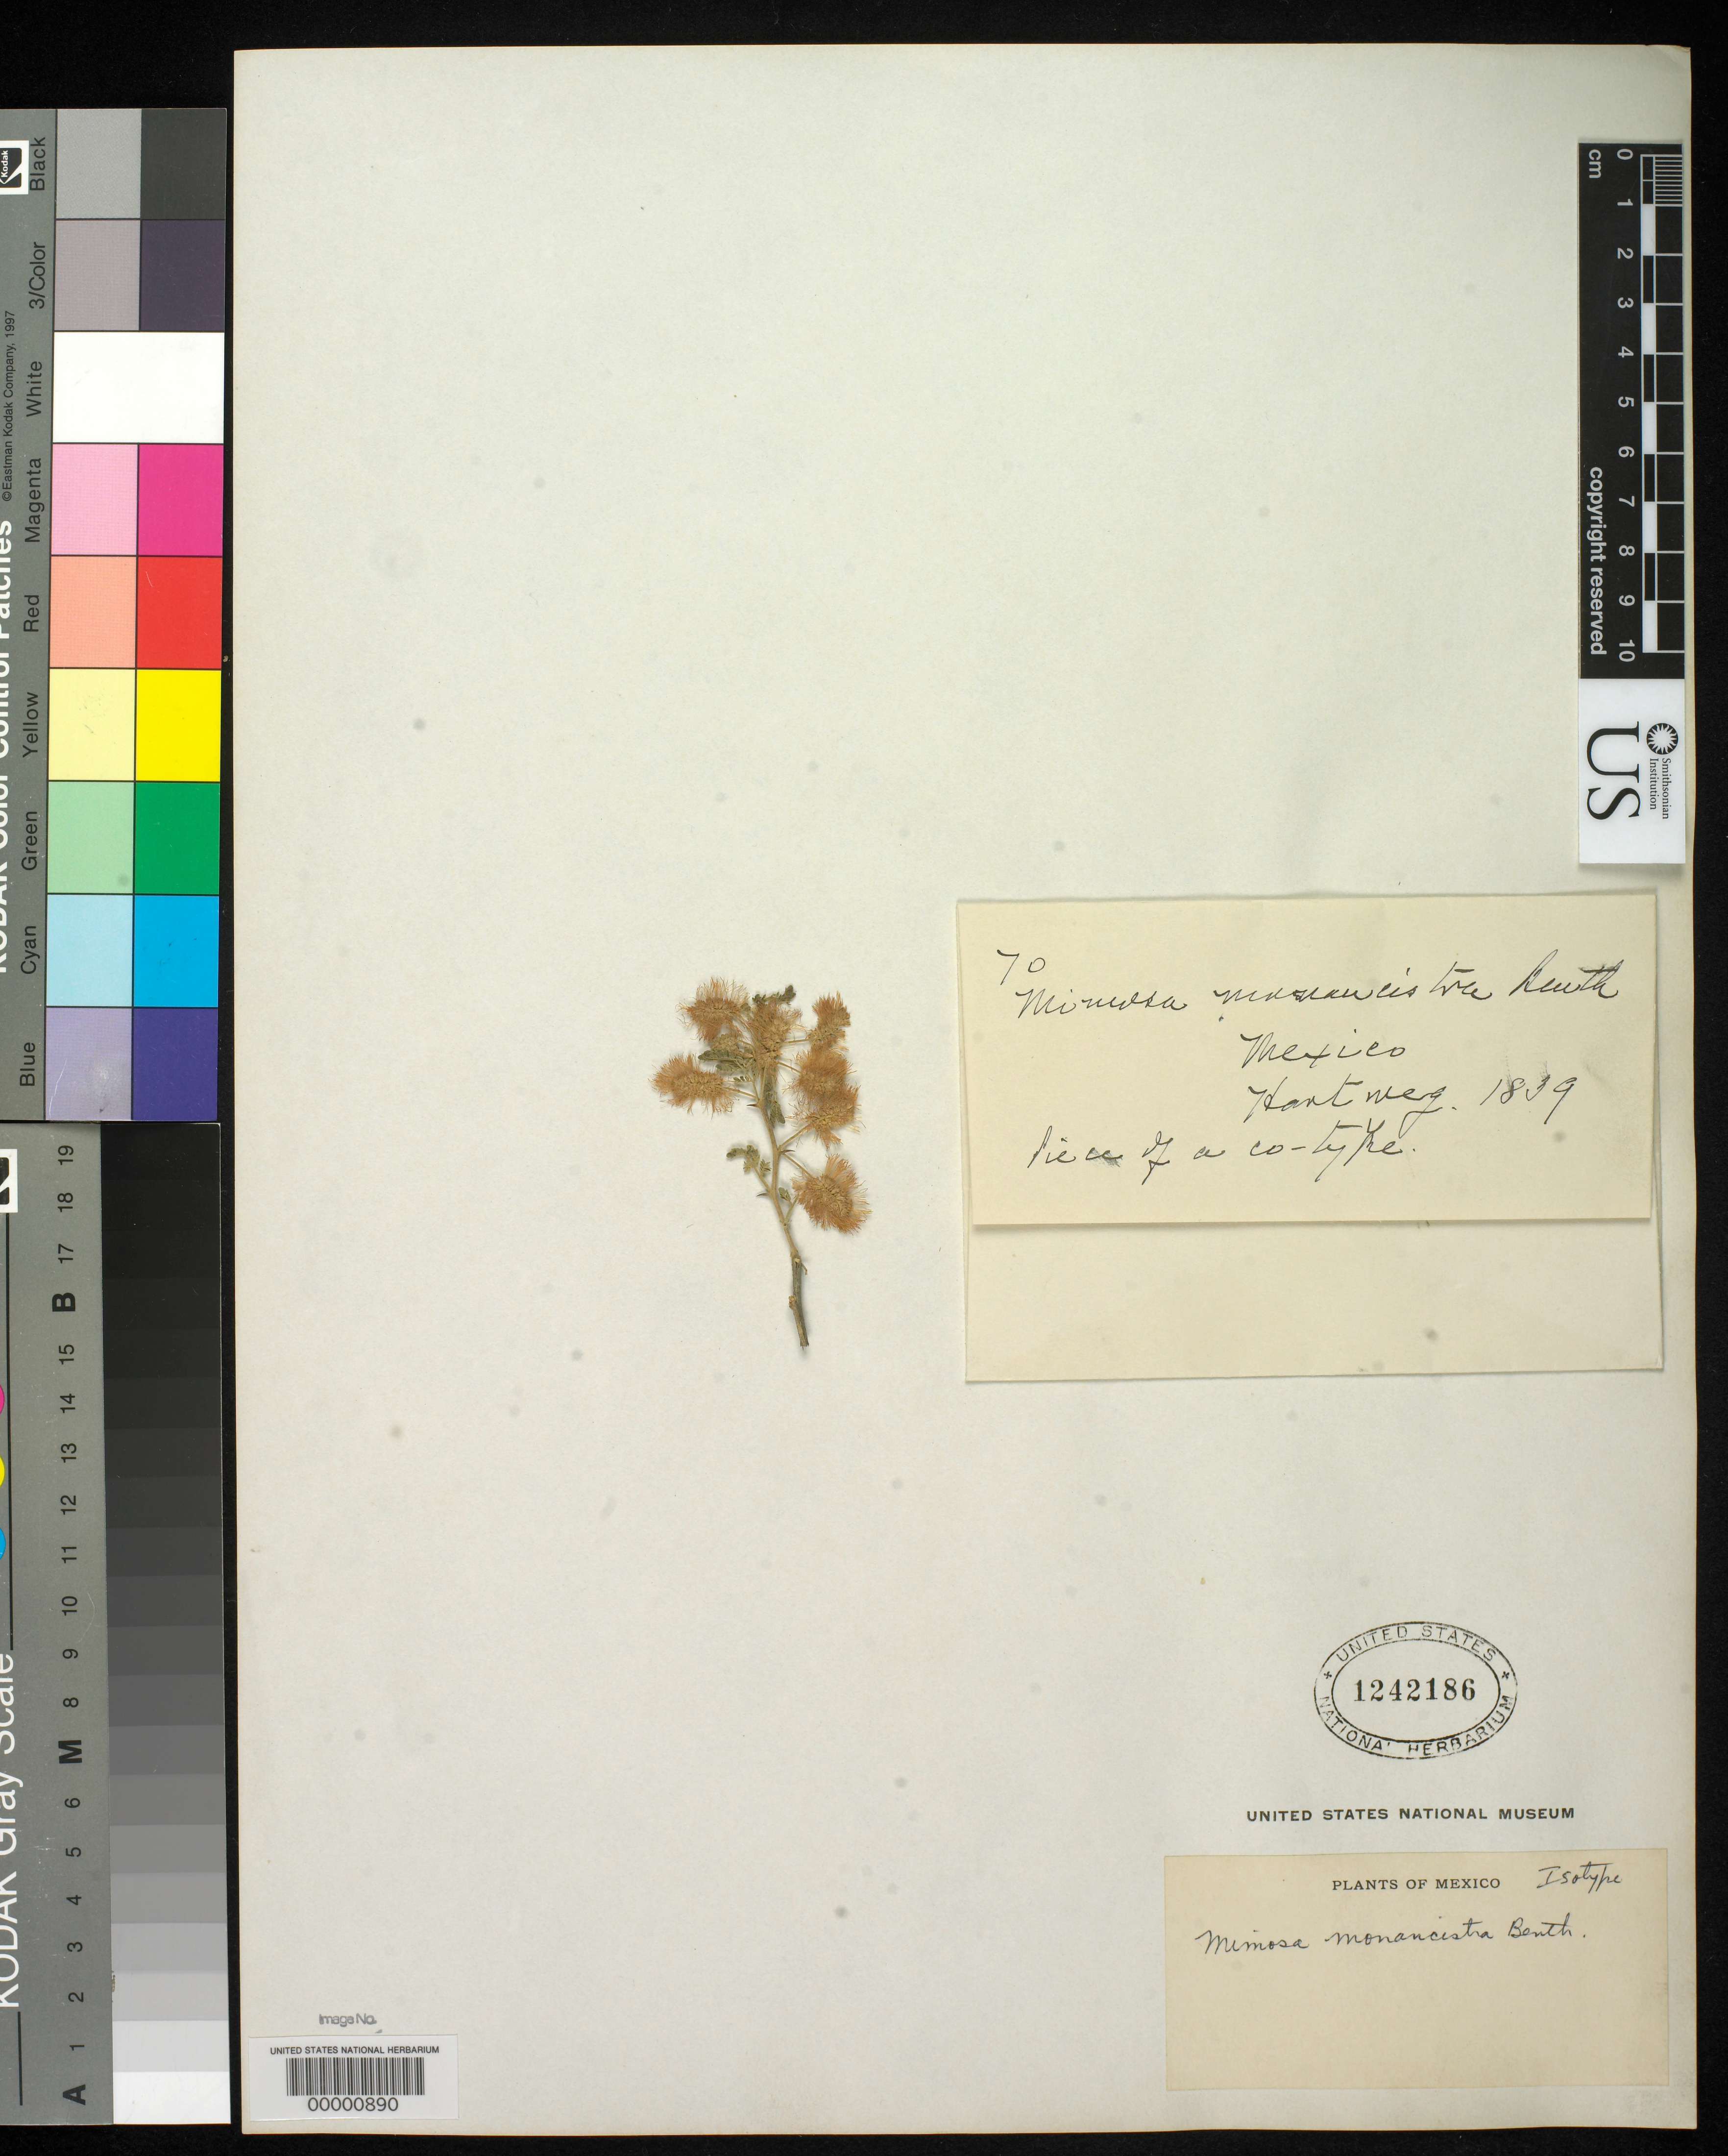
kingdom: Plantae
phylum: Tracheophyta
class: Magnoliopsida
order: Fabales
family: Fabaceae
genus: Mimosa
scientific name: Mimosa monancistra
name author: Benth.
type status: Isotype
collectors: K. Hartweg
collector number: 70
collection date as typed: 1839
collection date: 1839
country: Mexico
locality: E of Monserrat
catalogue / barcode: US 1242186